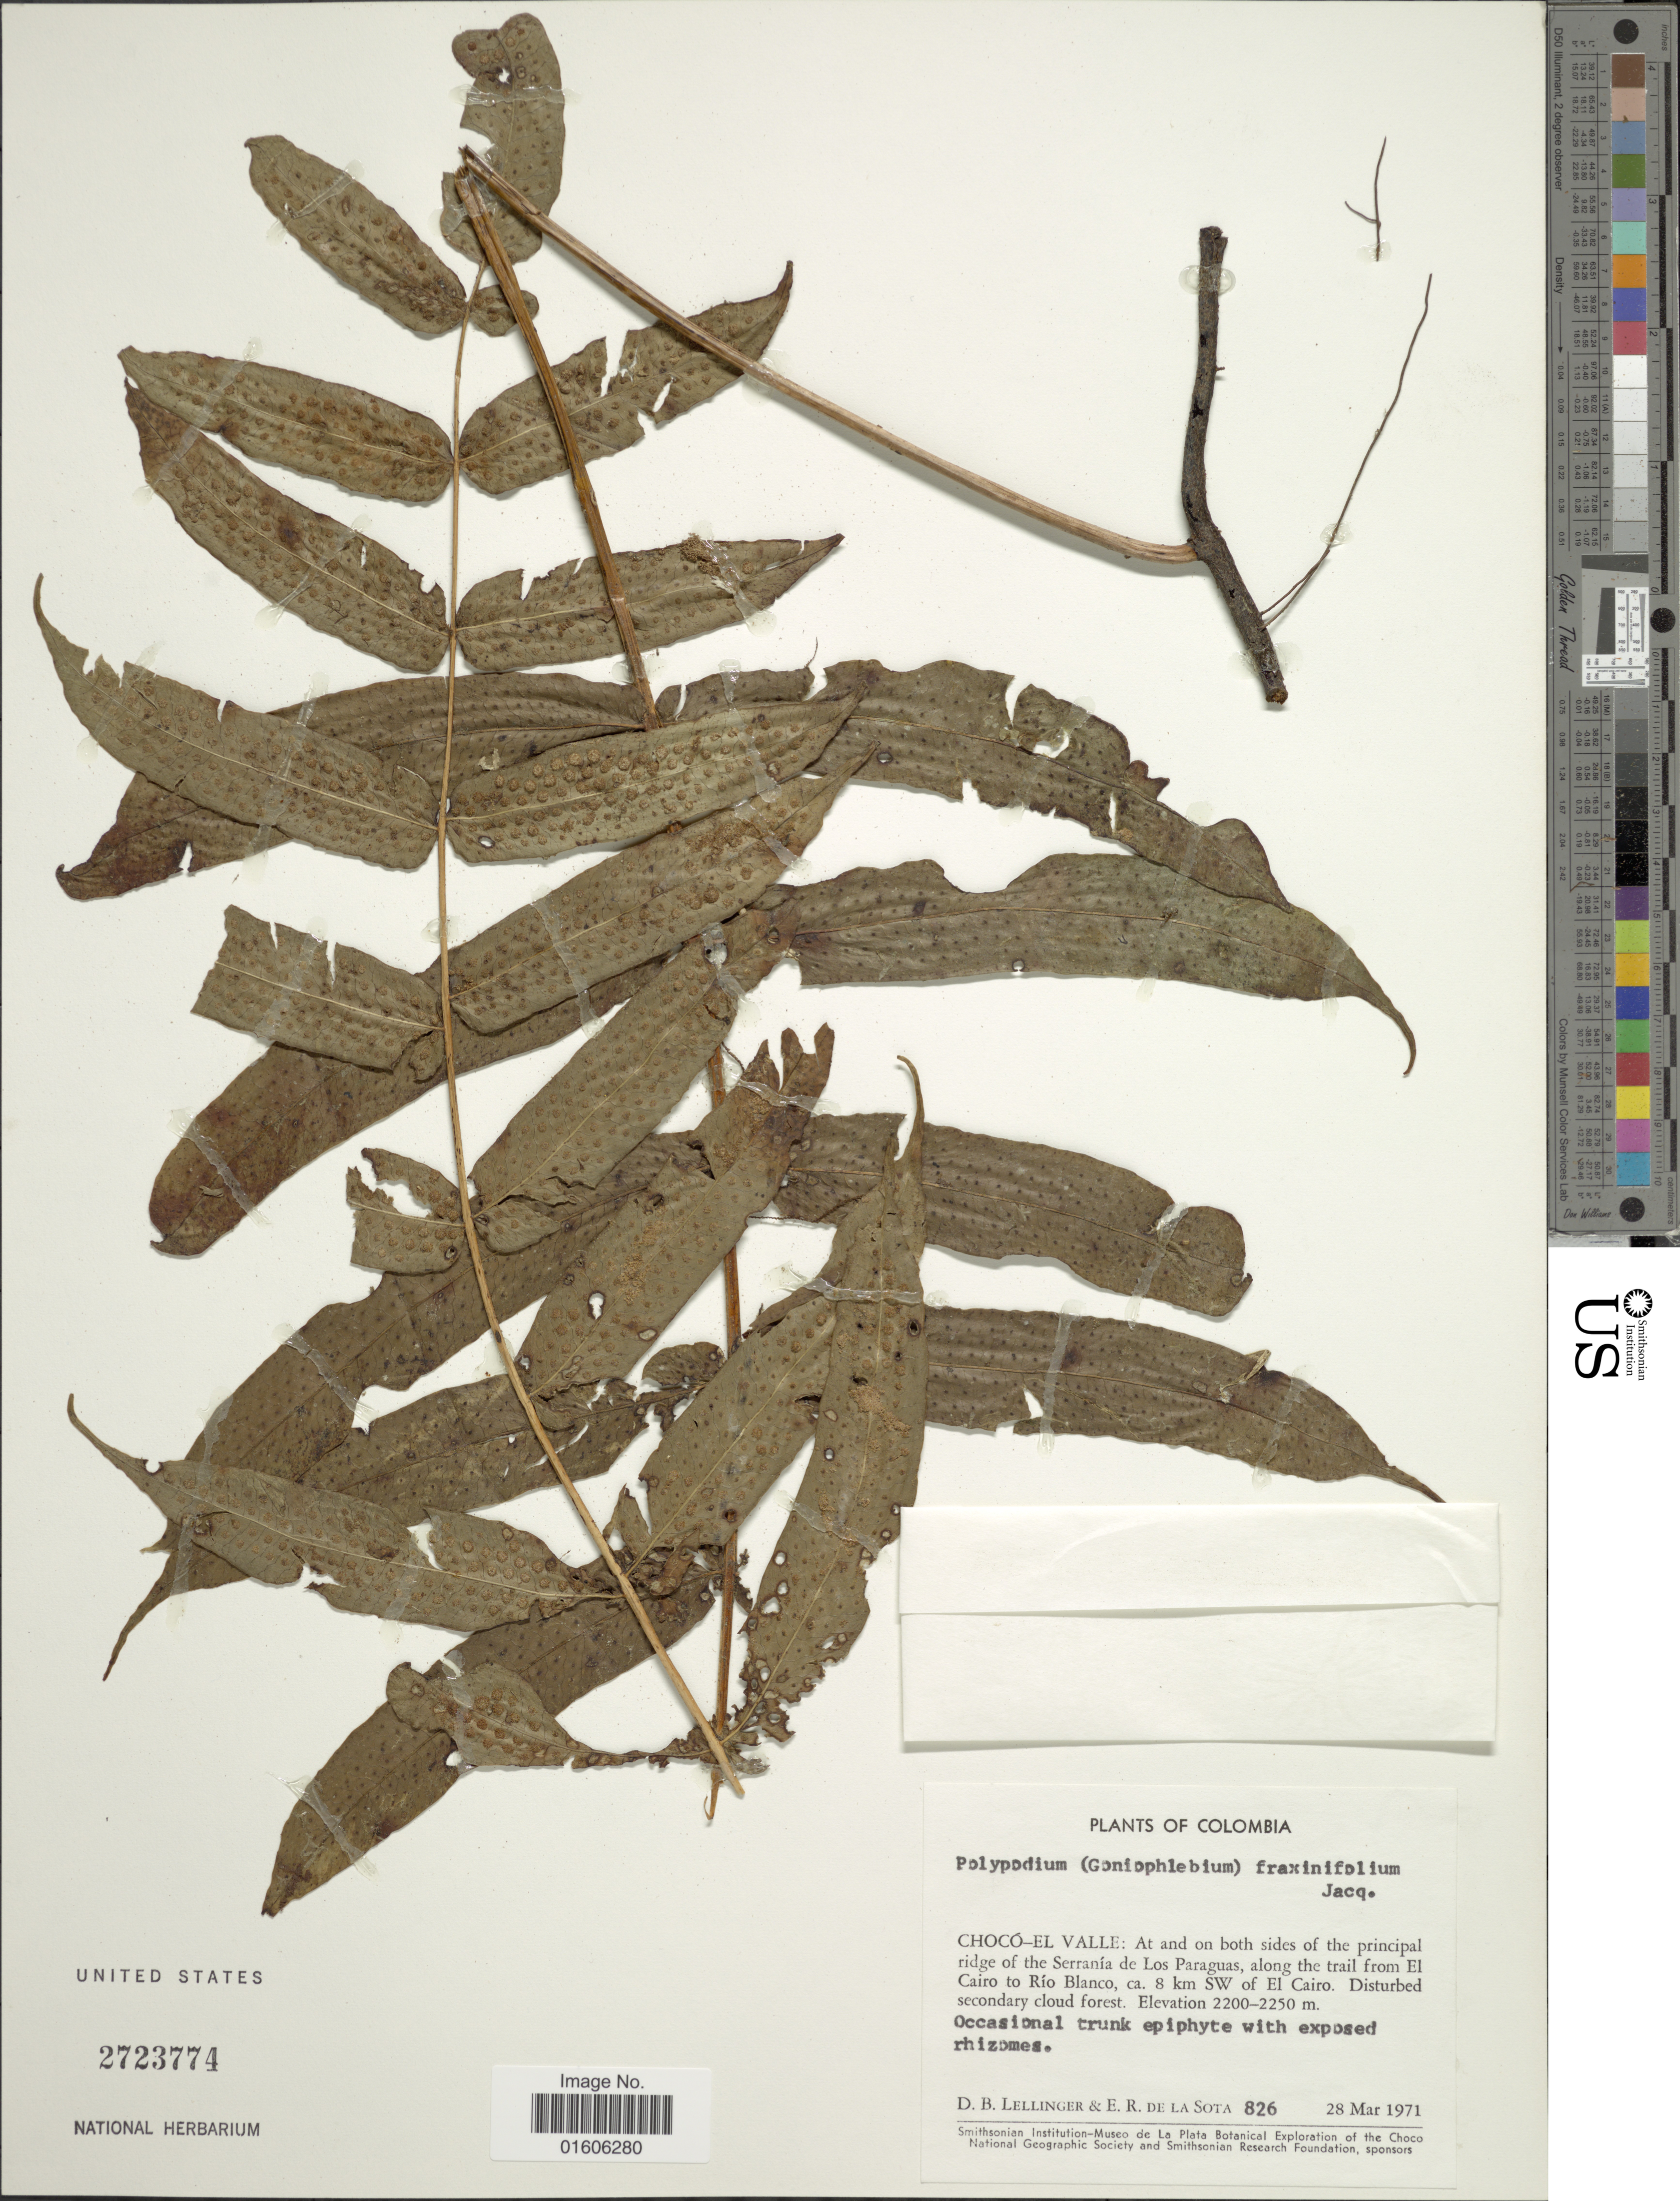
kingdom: Plantae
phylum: Tracheophyta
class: Polypodiopsida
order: Polypodiales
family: Polypodiaceae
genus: Serpocaulon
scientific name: Serpocaulon fraxinifolium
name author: (Jacq.) A.R. Sm.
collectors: D. B. Lellinger & E. R. de la Sota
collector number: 826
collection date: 1971-03-28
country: Colombia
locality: Chocó-El Valle: At and on both sides of the principal ridge of the Serranía de Los Paraguas, along he trail from El Cairo to Río Blanco, ca. 8 km SW of El Cairo.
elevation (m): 2200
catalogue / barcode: US 2723774